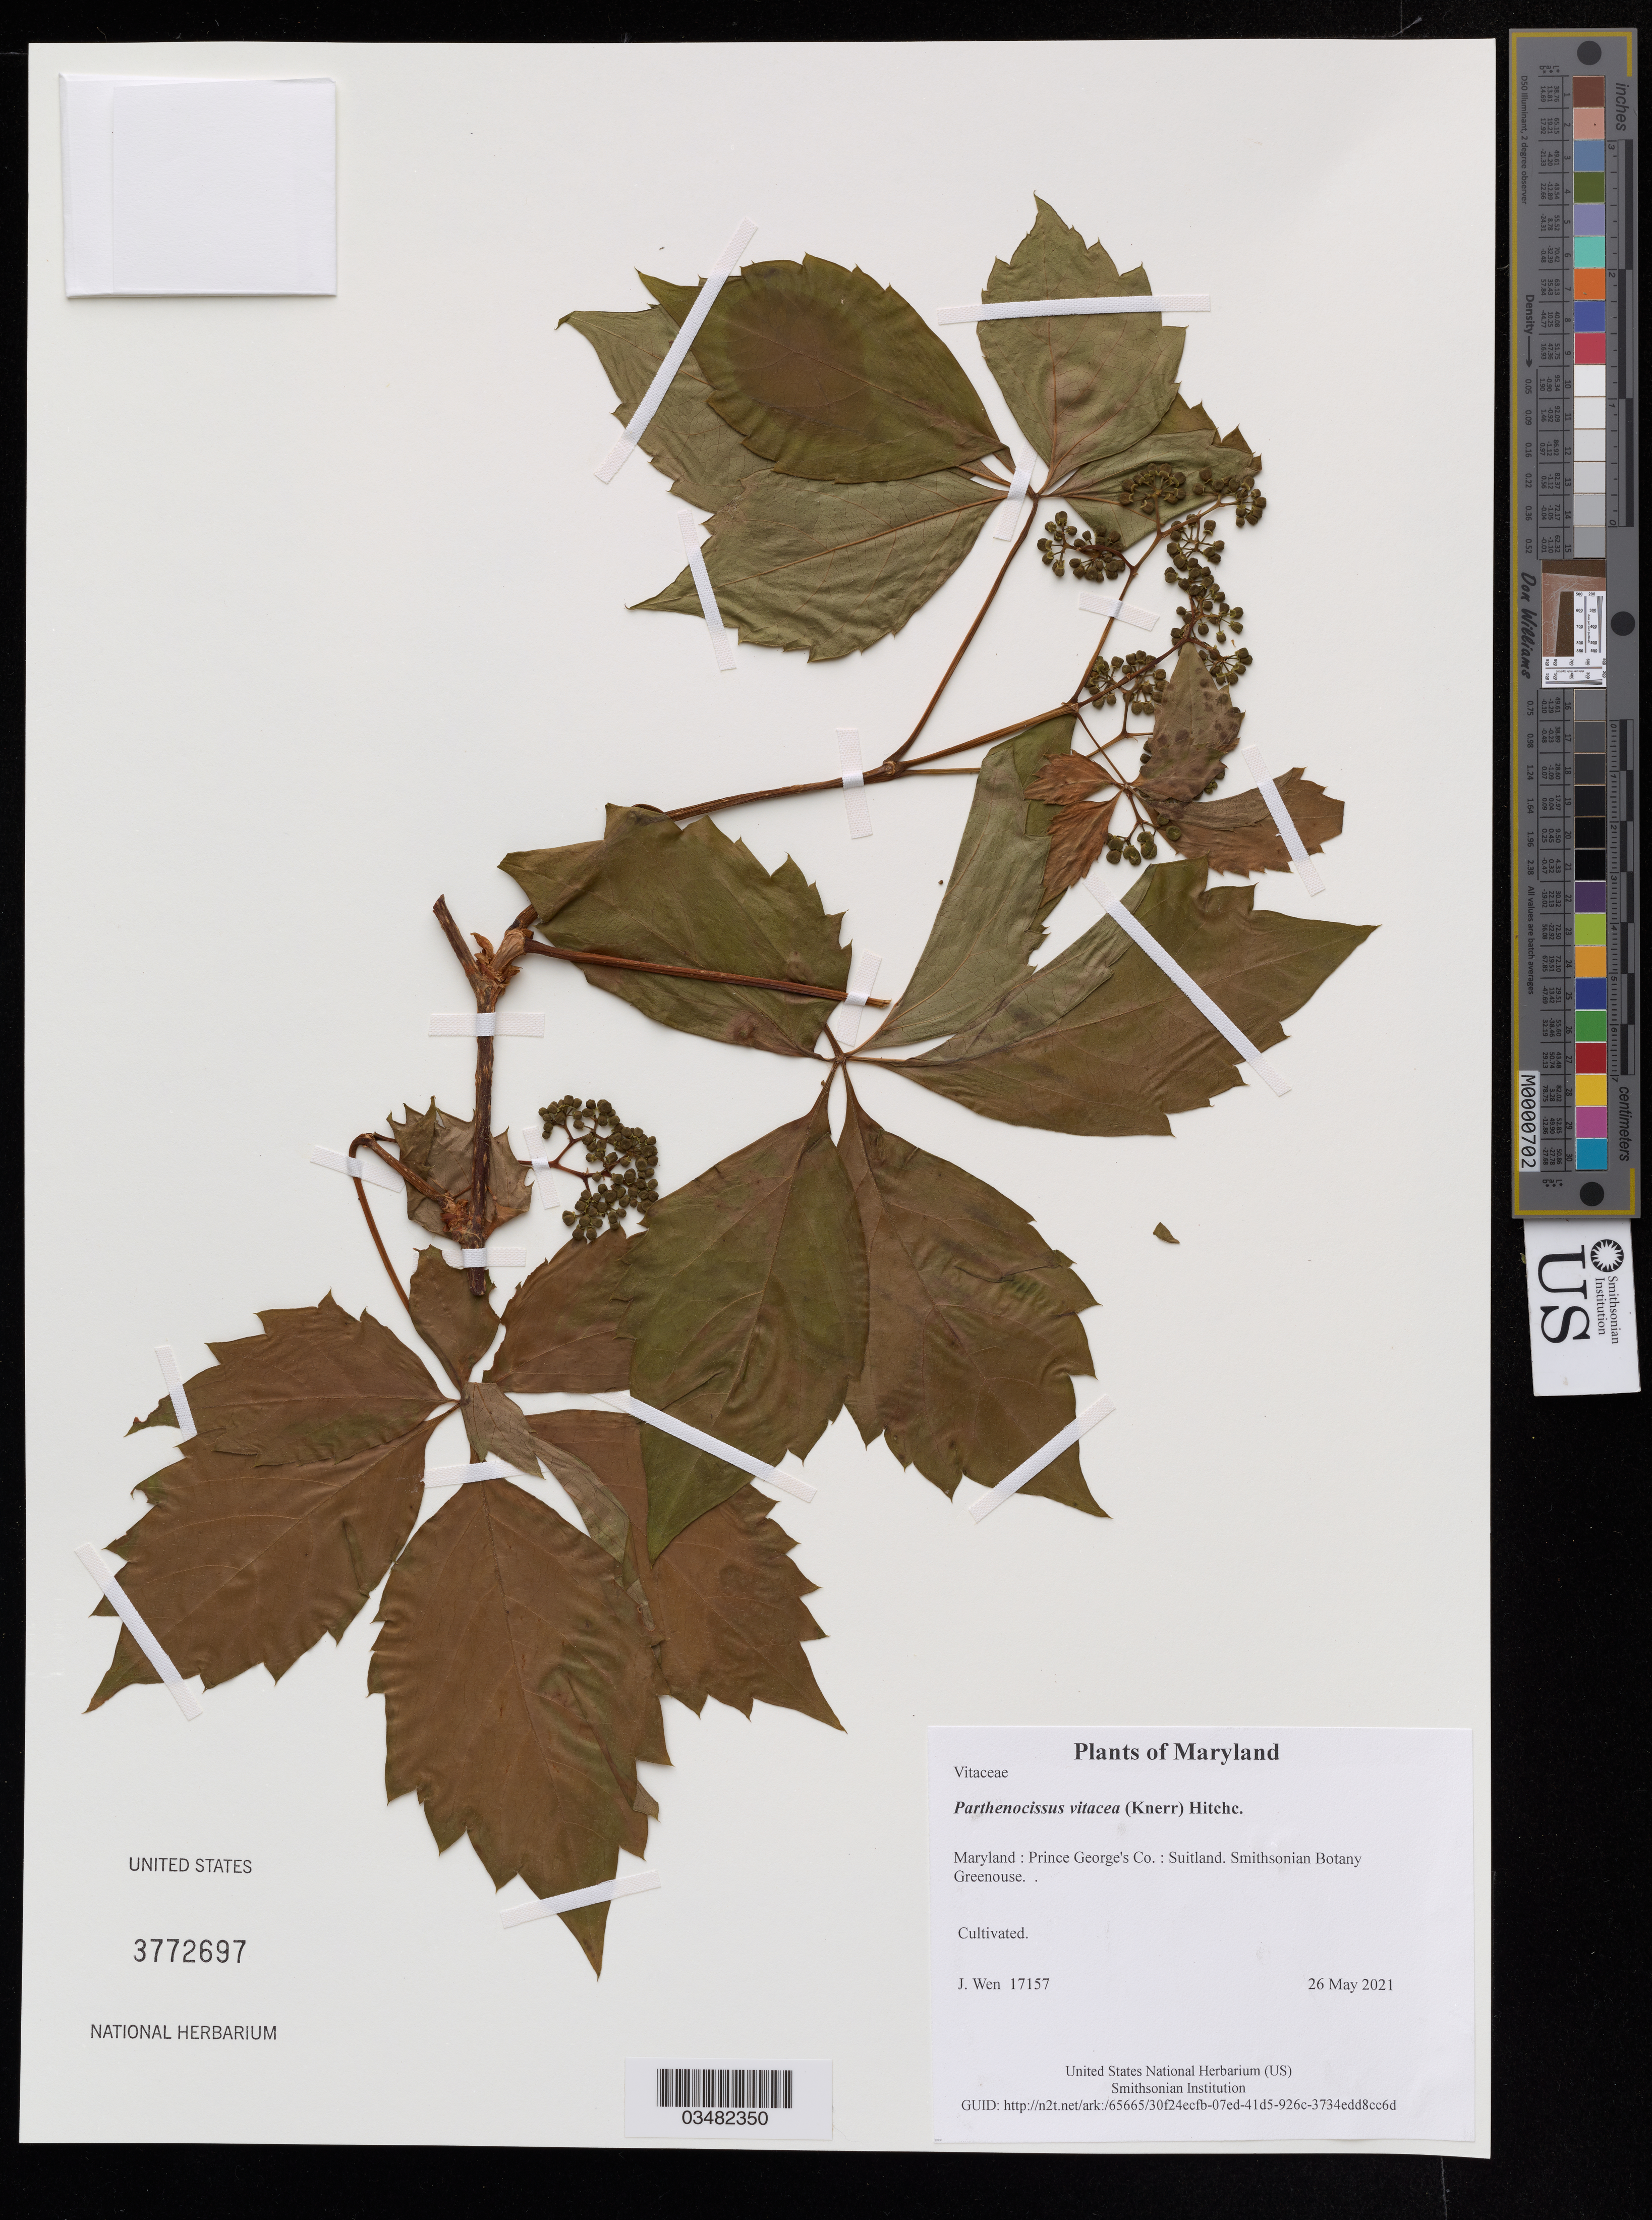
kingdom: Plantae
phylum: Tracheophyta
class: Magnoliopsida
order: Vitales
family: Vitaceae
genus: Parthenocissus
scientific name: Parthenocissus vitacea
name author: (Knerr) Hitchc.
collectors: J. Wen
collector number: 17157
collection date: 2021-05-26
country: United States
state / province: Maryland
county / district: Prince George's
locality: Suitland. Smithsonian Botany Greenouse.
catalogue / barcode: US 3772697